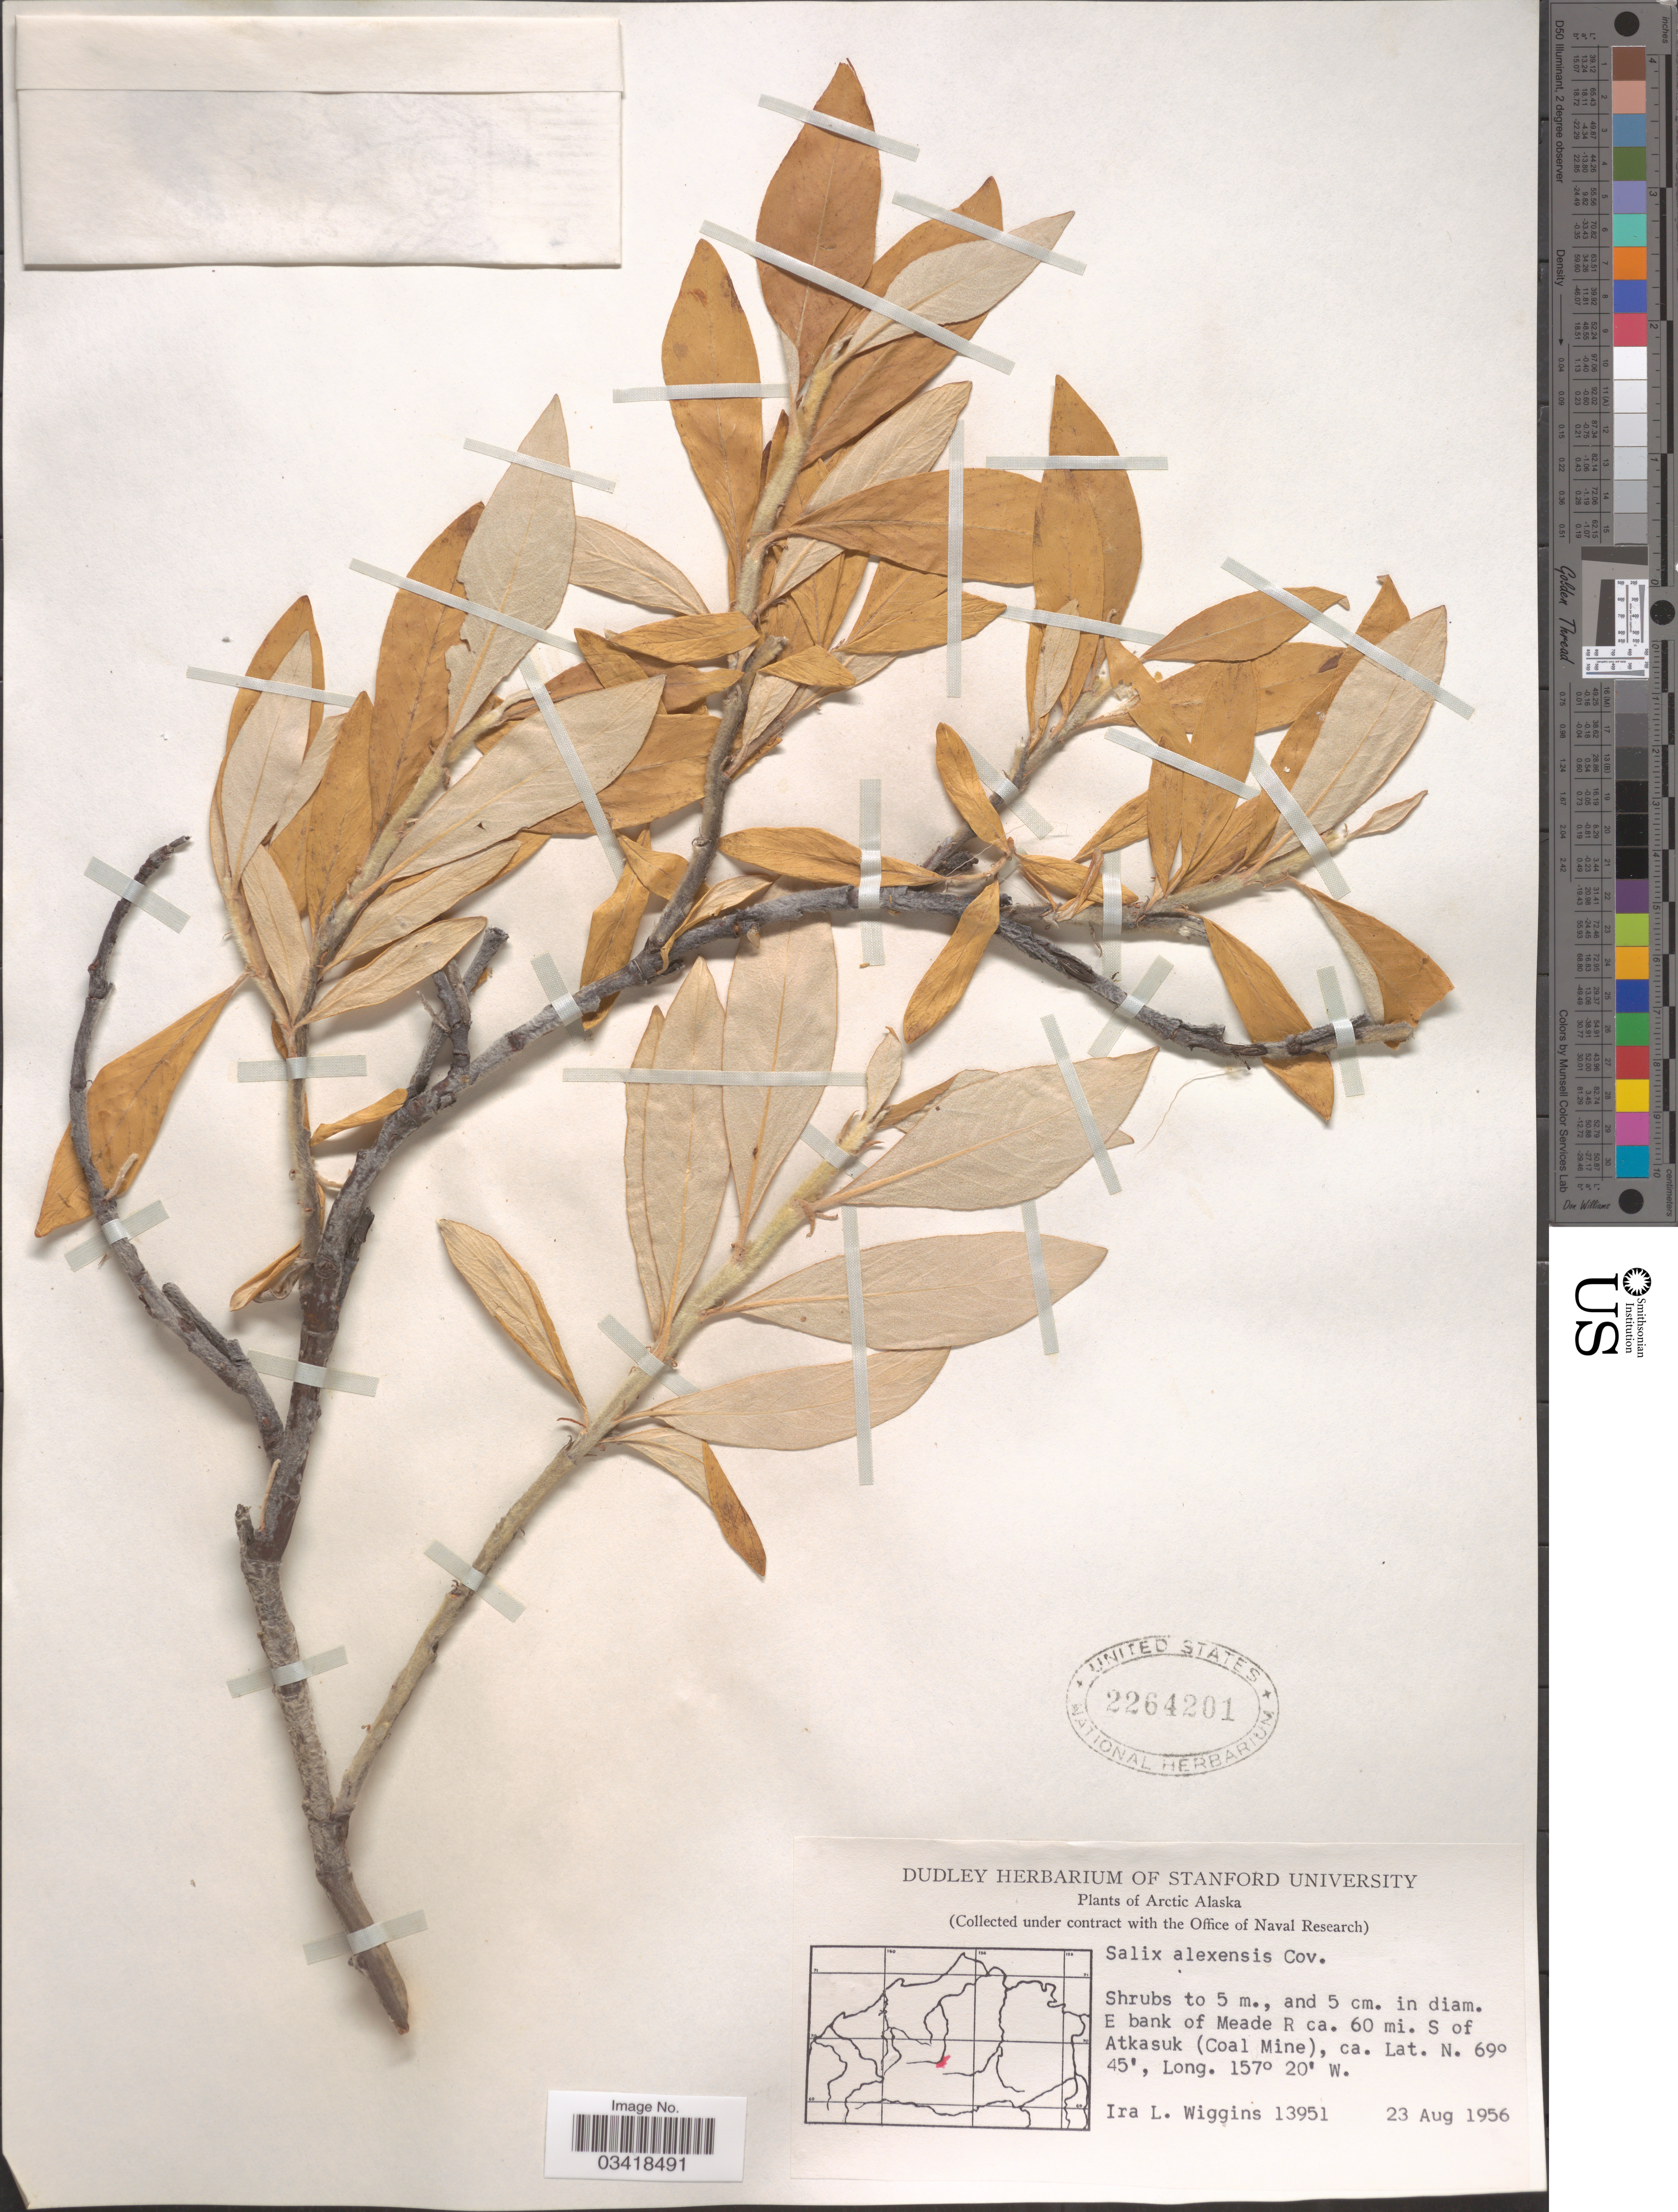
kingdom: Plantae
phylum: Tracheophyta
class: Magnoliopsida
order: Malpighiales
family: Salicaceae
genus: Salix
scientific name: Salix alaxensis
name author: (Andersson) Coville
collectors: I. L. Wiggins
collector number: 13951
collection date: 1956-08-23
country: United States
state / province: Alaska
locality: Arctic Alaska. E bank of Meade R ca. 60 mi. S of Atkasuk (Coal Mine).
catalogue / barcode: US 2264201